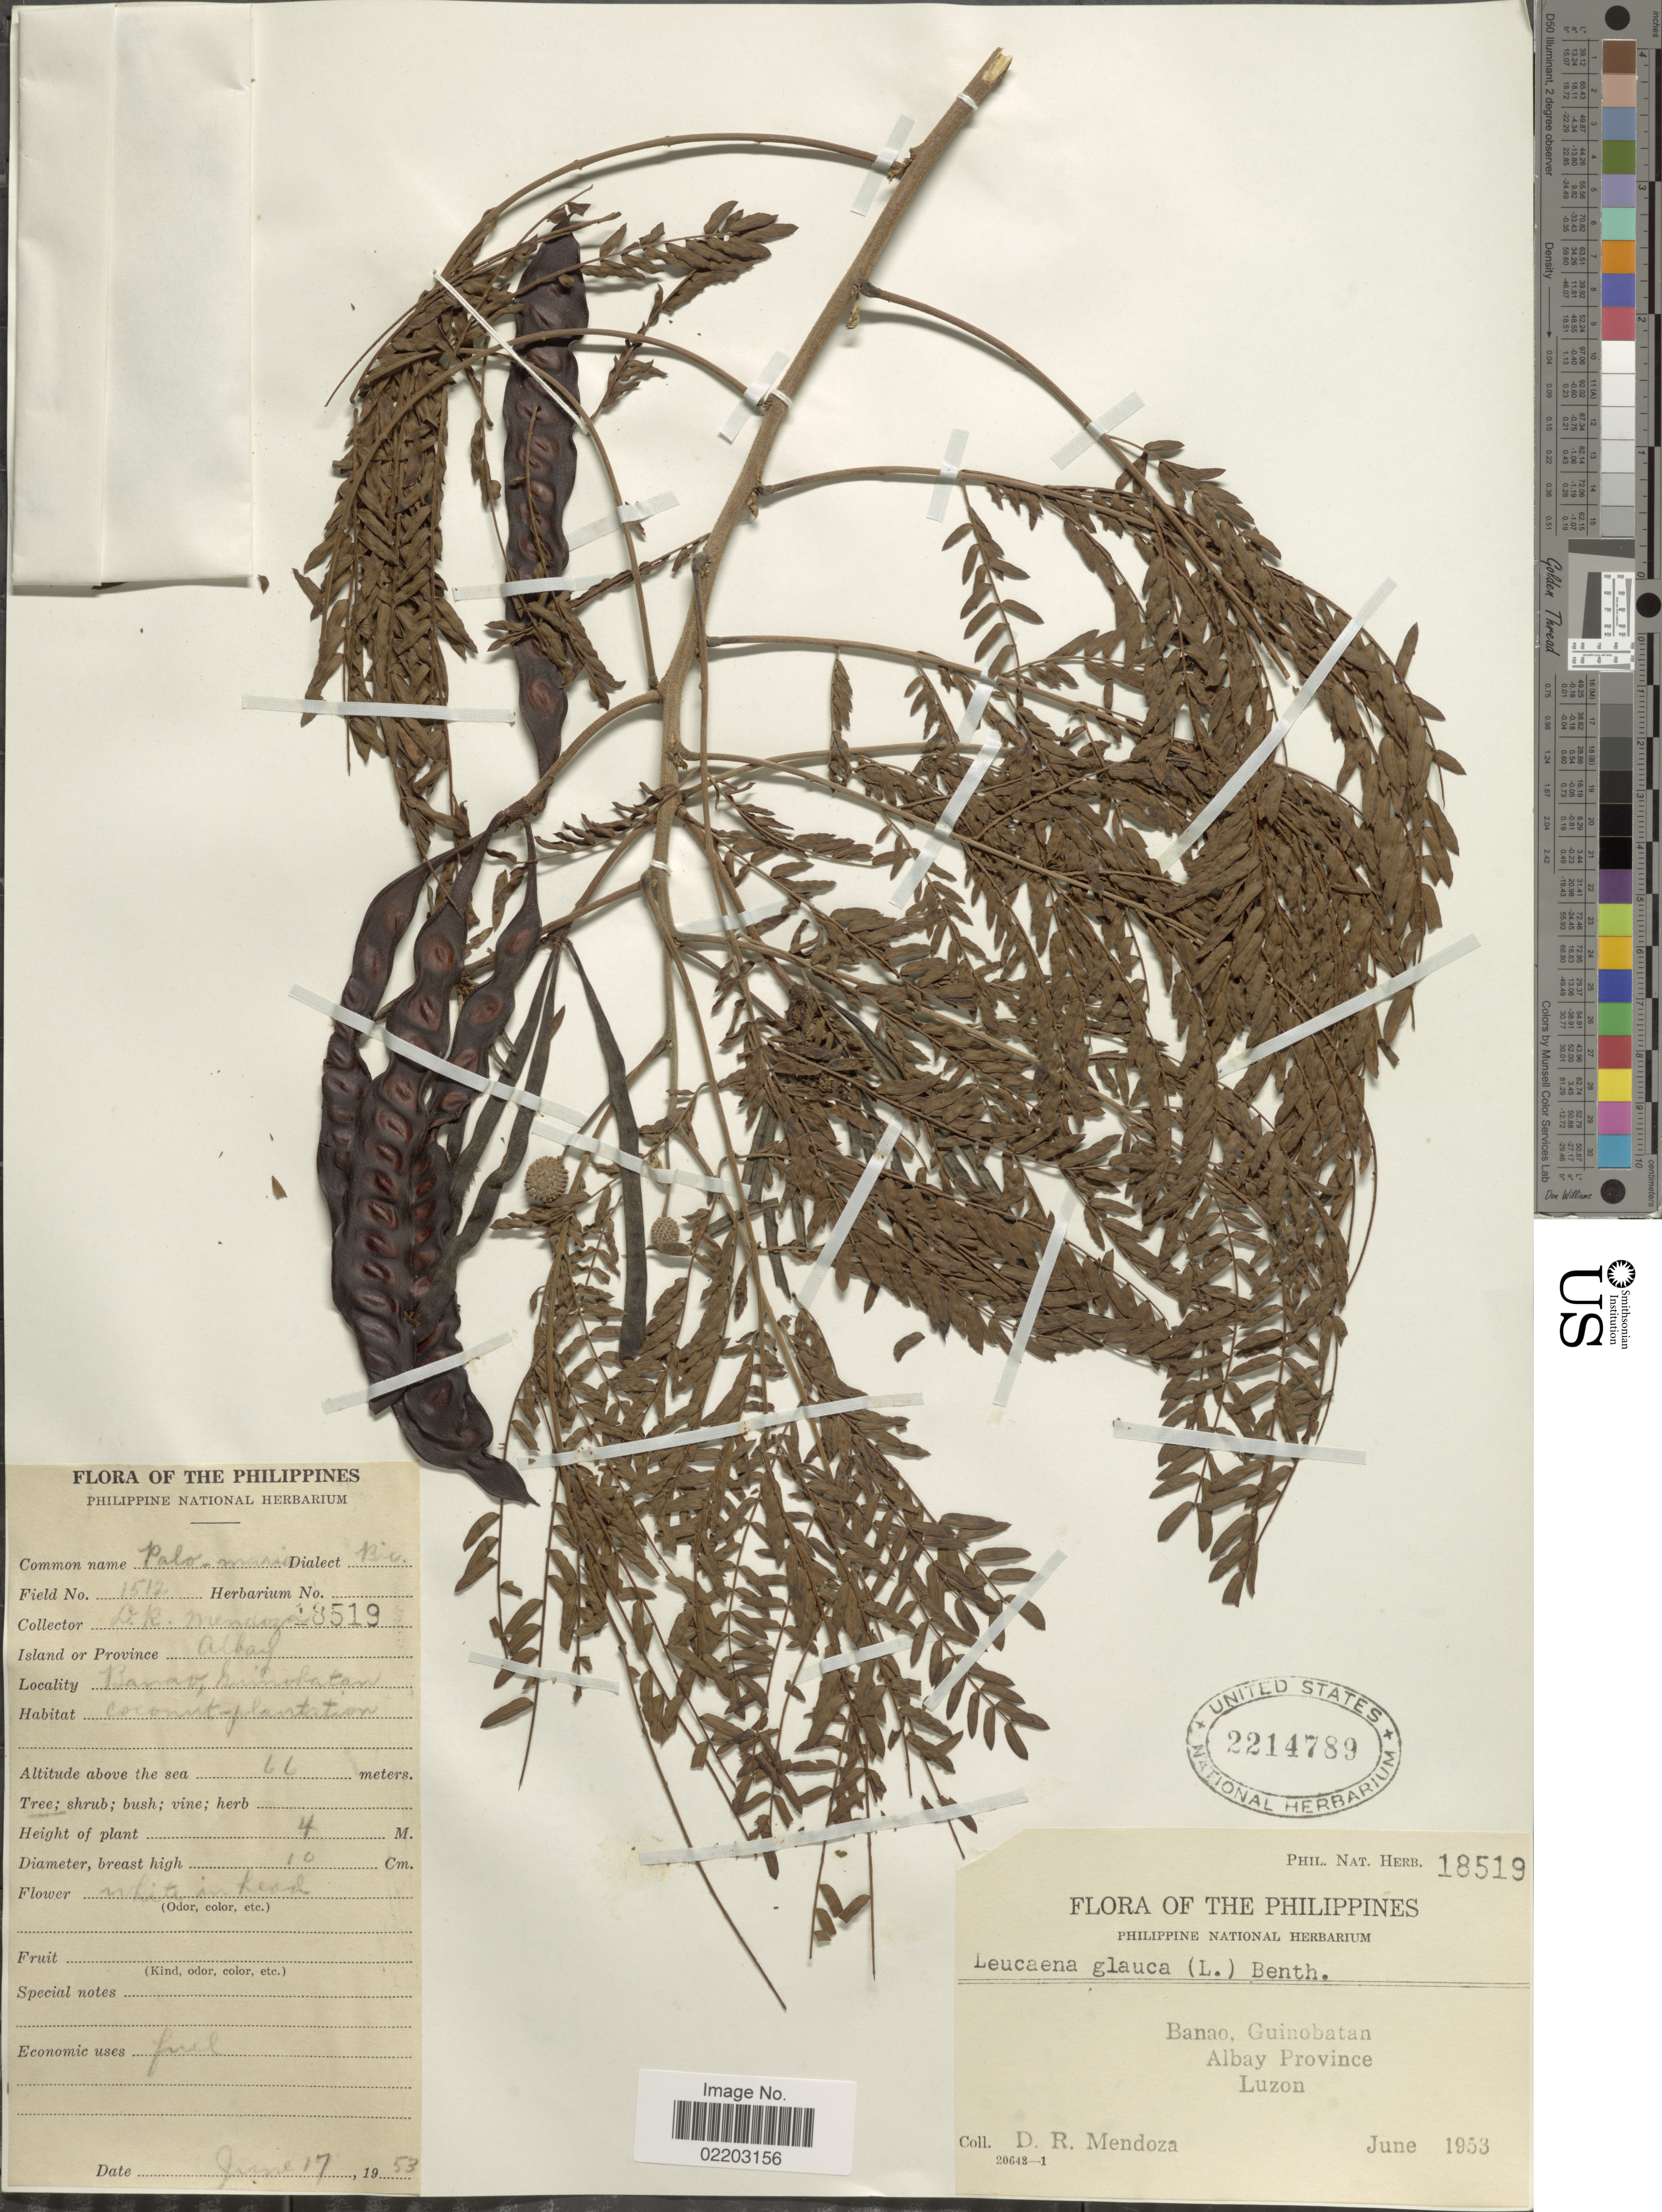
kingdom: Plantae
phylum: Tracheophyta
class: Magnoliopsida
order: Fabales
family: Fabaceae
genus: Leucaena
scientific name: Leucaena glauca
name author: (L.) Benth.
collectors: D. Mendoza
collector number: Phil. Nat. Herb. 18519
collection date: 1953-06-17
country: Philippines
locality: Banao, Guinobatan, Albay Province, Luzon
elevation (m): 66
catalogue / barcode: US 2214789